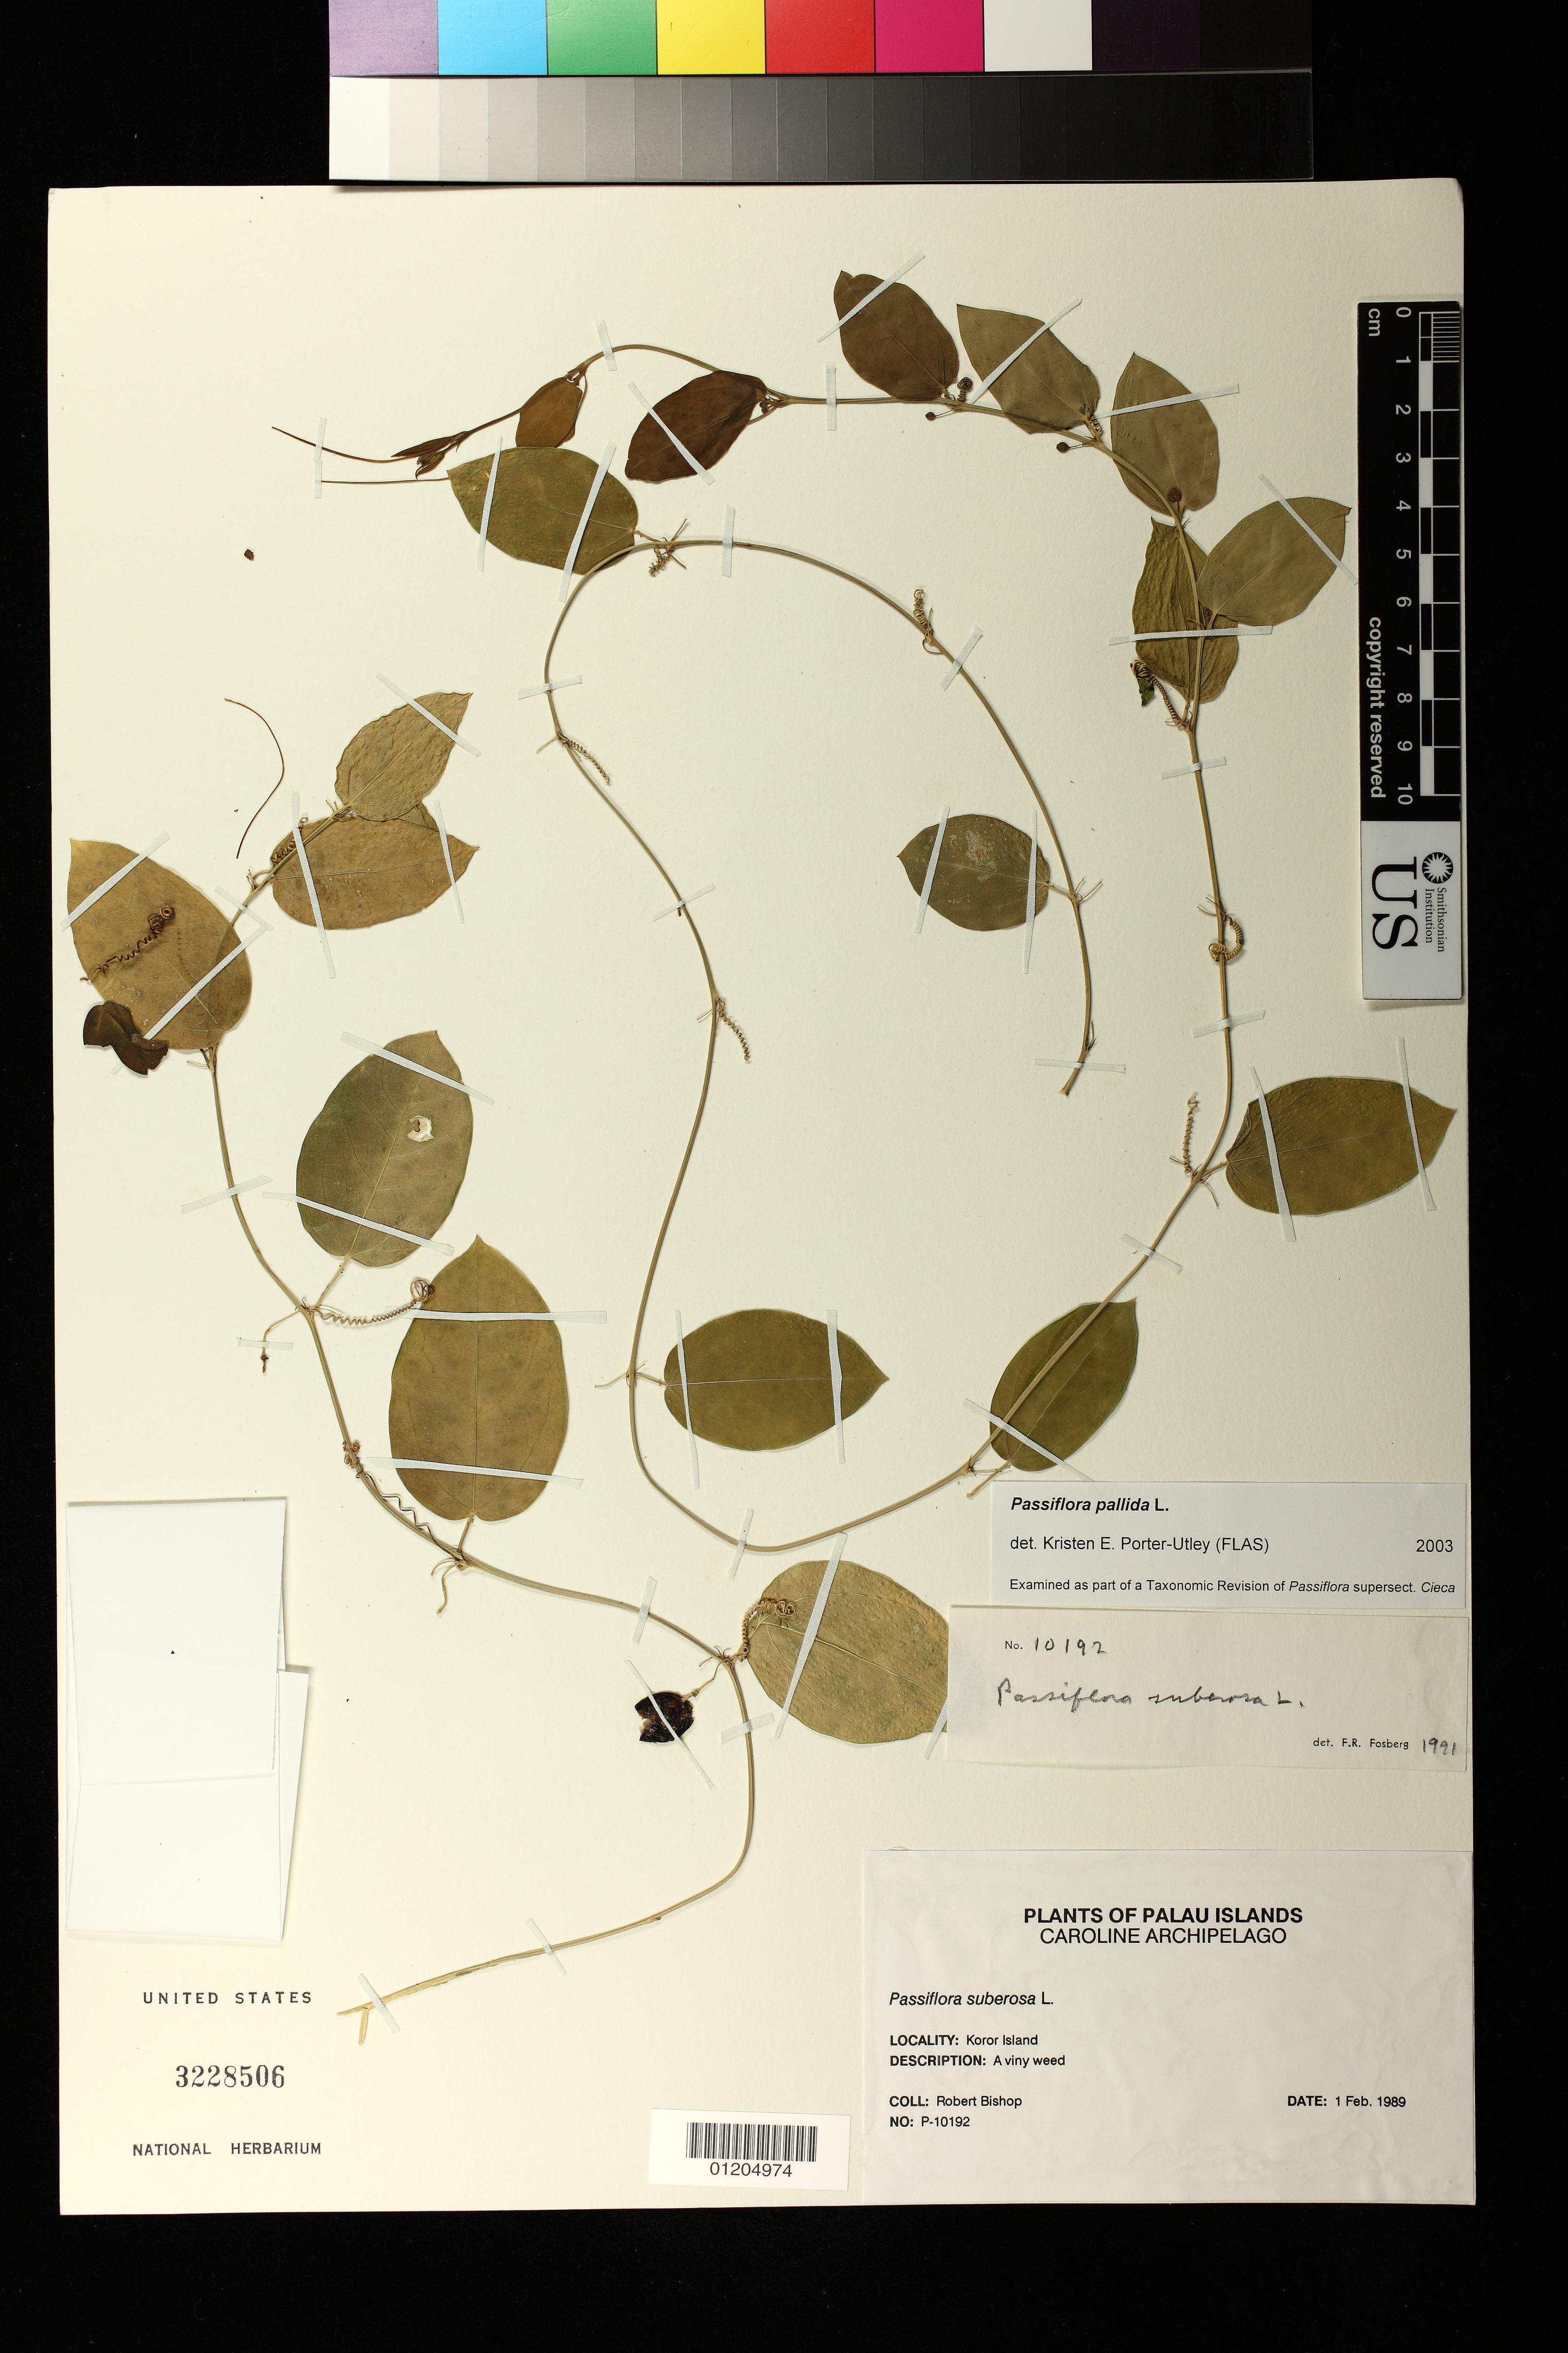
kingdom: Plantae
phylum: Tracheophyta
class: Magnoliopsida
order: Malpighiales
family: Passifloraceae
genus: Passiflora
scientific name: Passiflora pallida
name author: L.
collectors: R. Bishop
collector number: P-10192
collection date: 1989-02-01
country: Palau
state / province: Koror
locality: Koror Island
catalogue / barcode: US 3228506